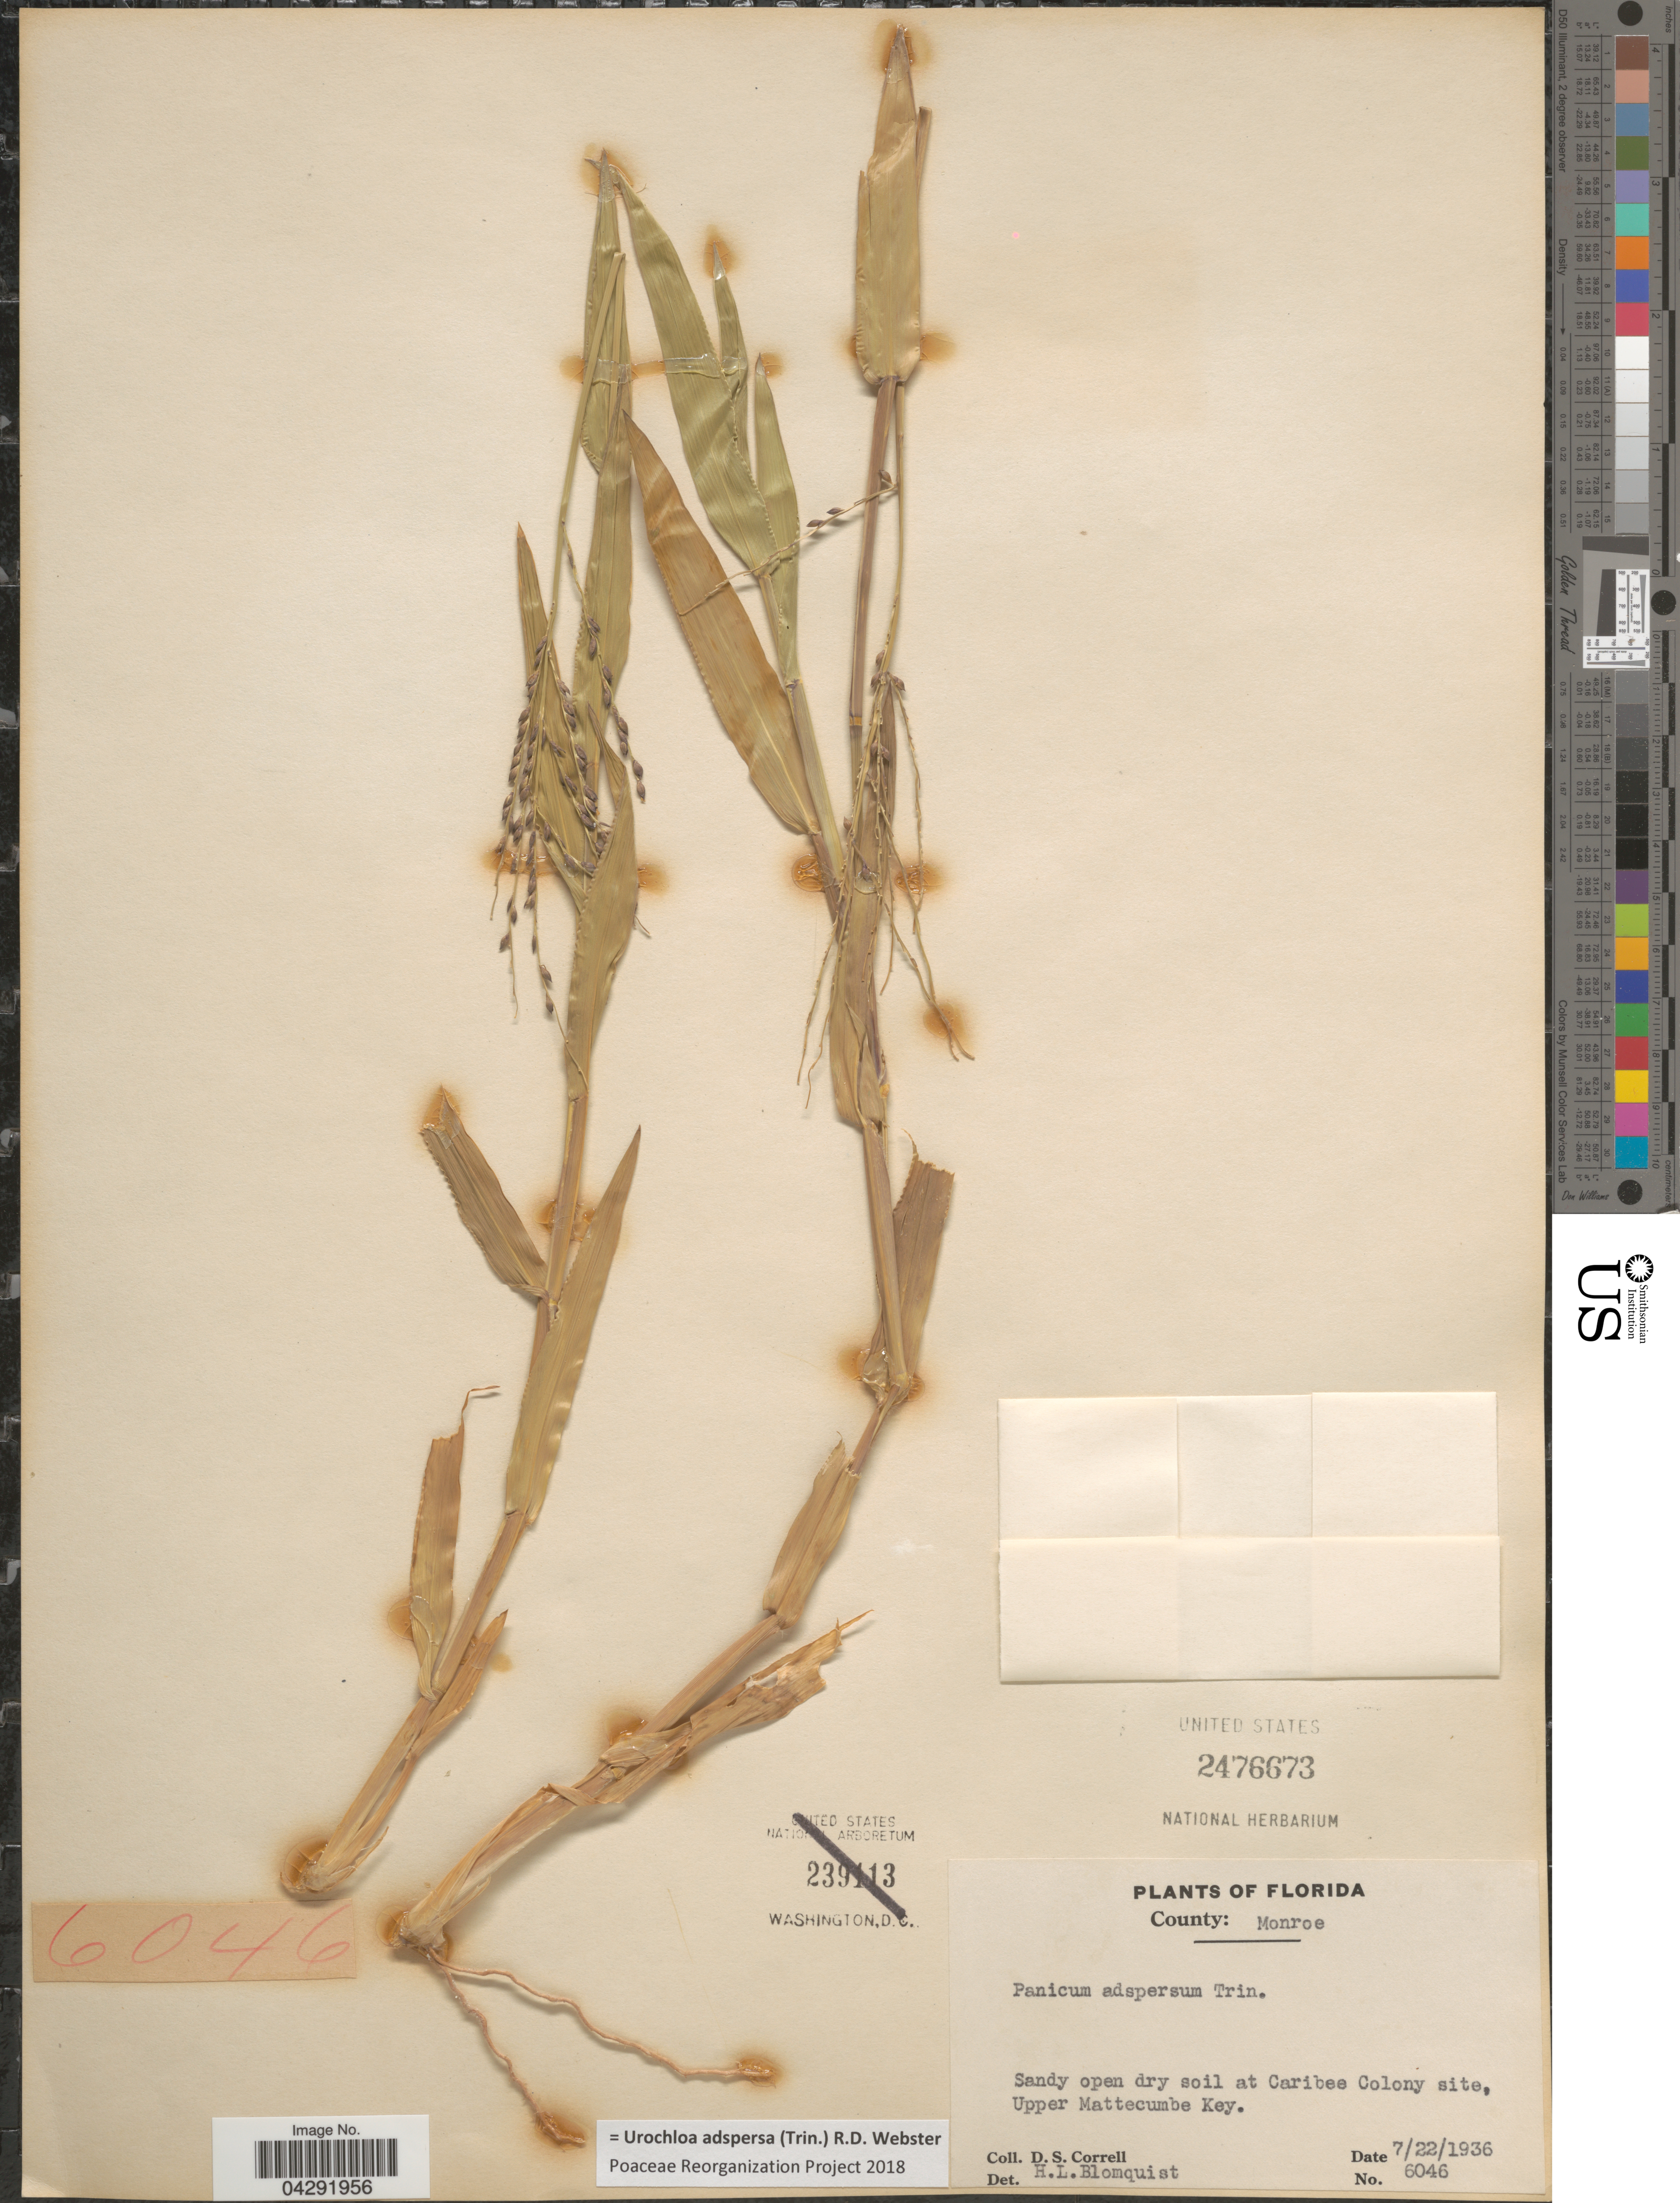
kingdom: Plantae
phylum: Tracheophyta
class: Liliopsida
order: Poales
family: Poaceae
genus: Urochloa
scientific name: Urochloa adspersa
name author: (Trin.) R.D. Webster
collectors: D. S. Correll & H. Blomquist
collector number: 6046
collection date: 1936-07-22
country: United States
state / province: Florida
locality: County: Monroe. Sandy open dry soil at Caribee Colony site, Upper Mattecumbe Key.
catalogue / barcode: US 2476673